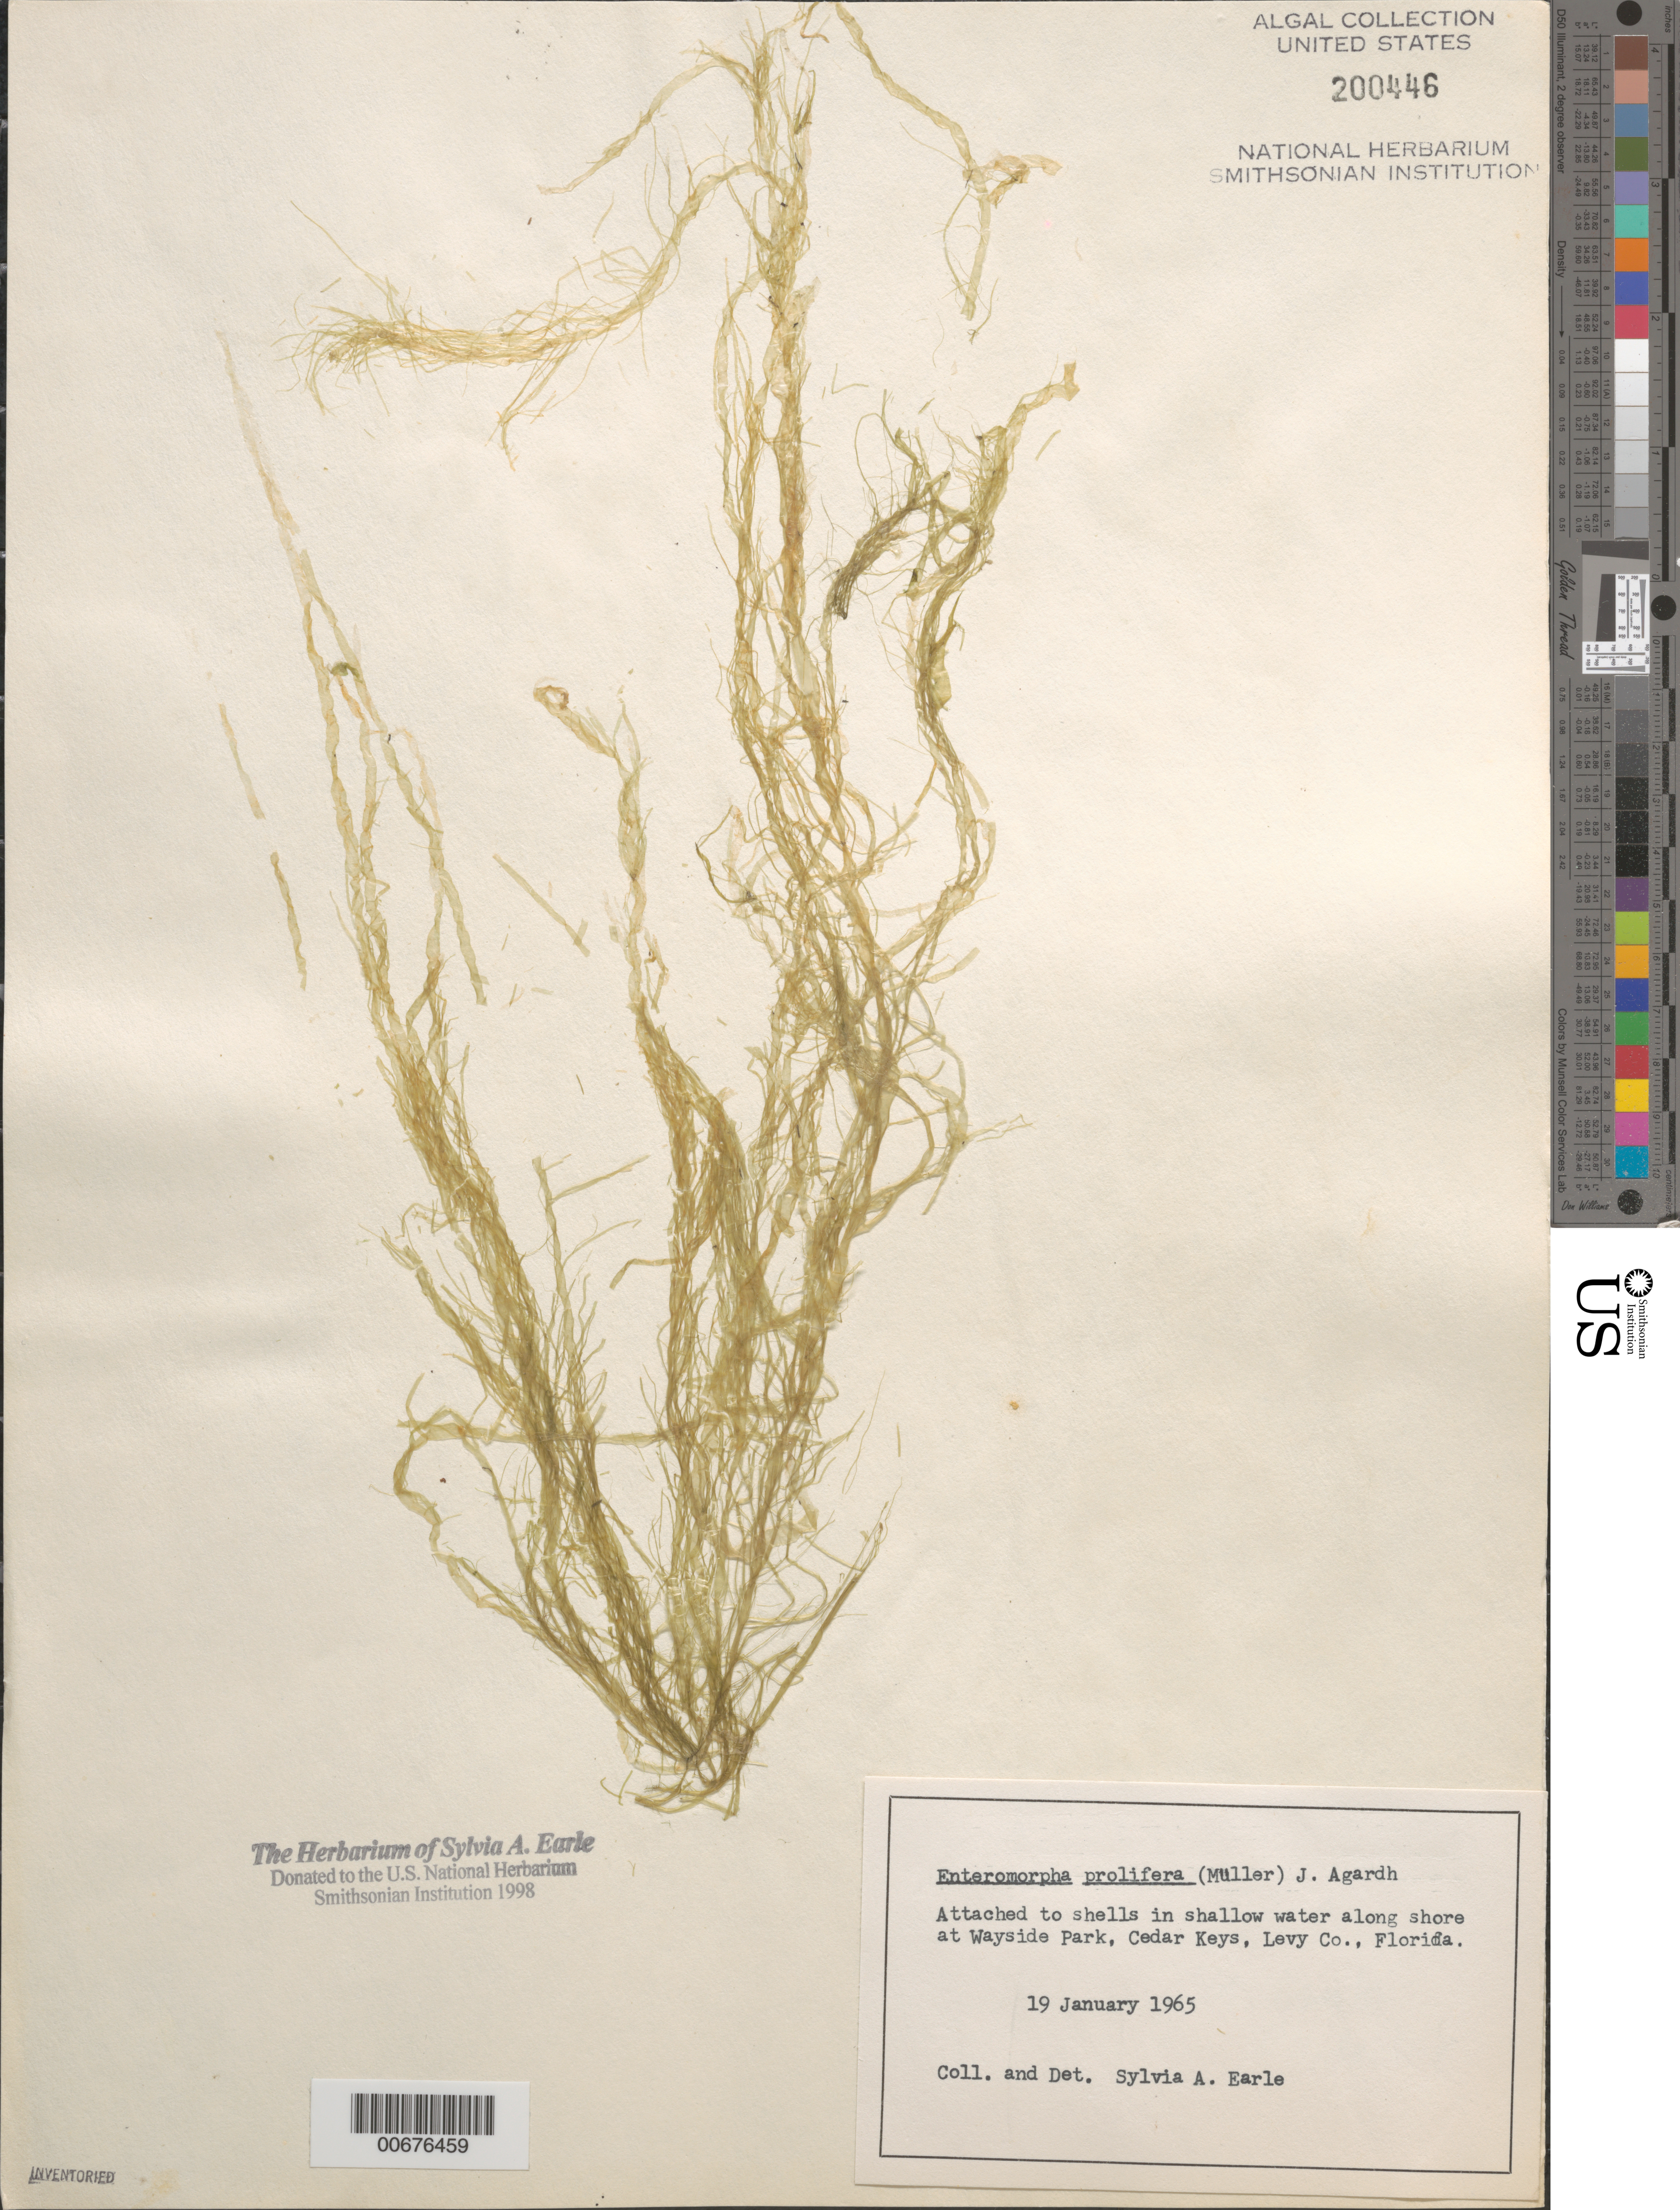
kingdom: Plantae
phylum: Chlorophyta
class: Ulvophyceae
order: Ulvales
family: Ulvaceae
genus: Ulva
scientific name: Ulva prolifera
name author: O.F. Müller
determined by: Algae name updating Project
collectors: S. A. Earle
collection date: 1965-01-19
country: United States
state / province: Florida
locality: Attached to shells in shallow water along shore at Wayside Park, Cedar Keys, Levy Co.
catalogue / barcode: US 200446